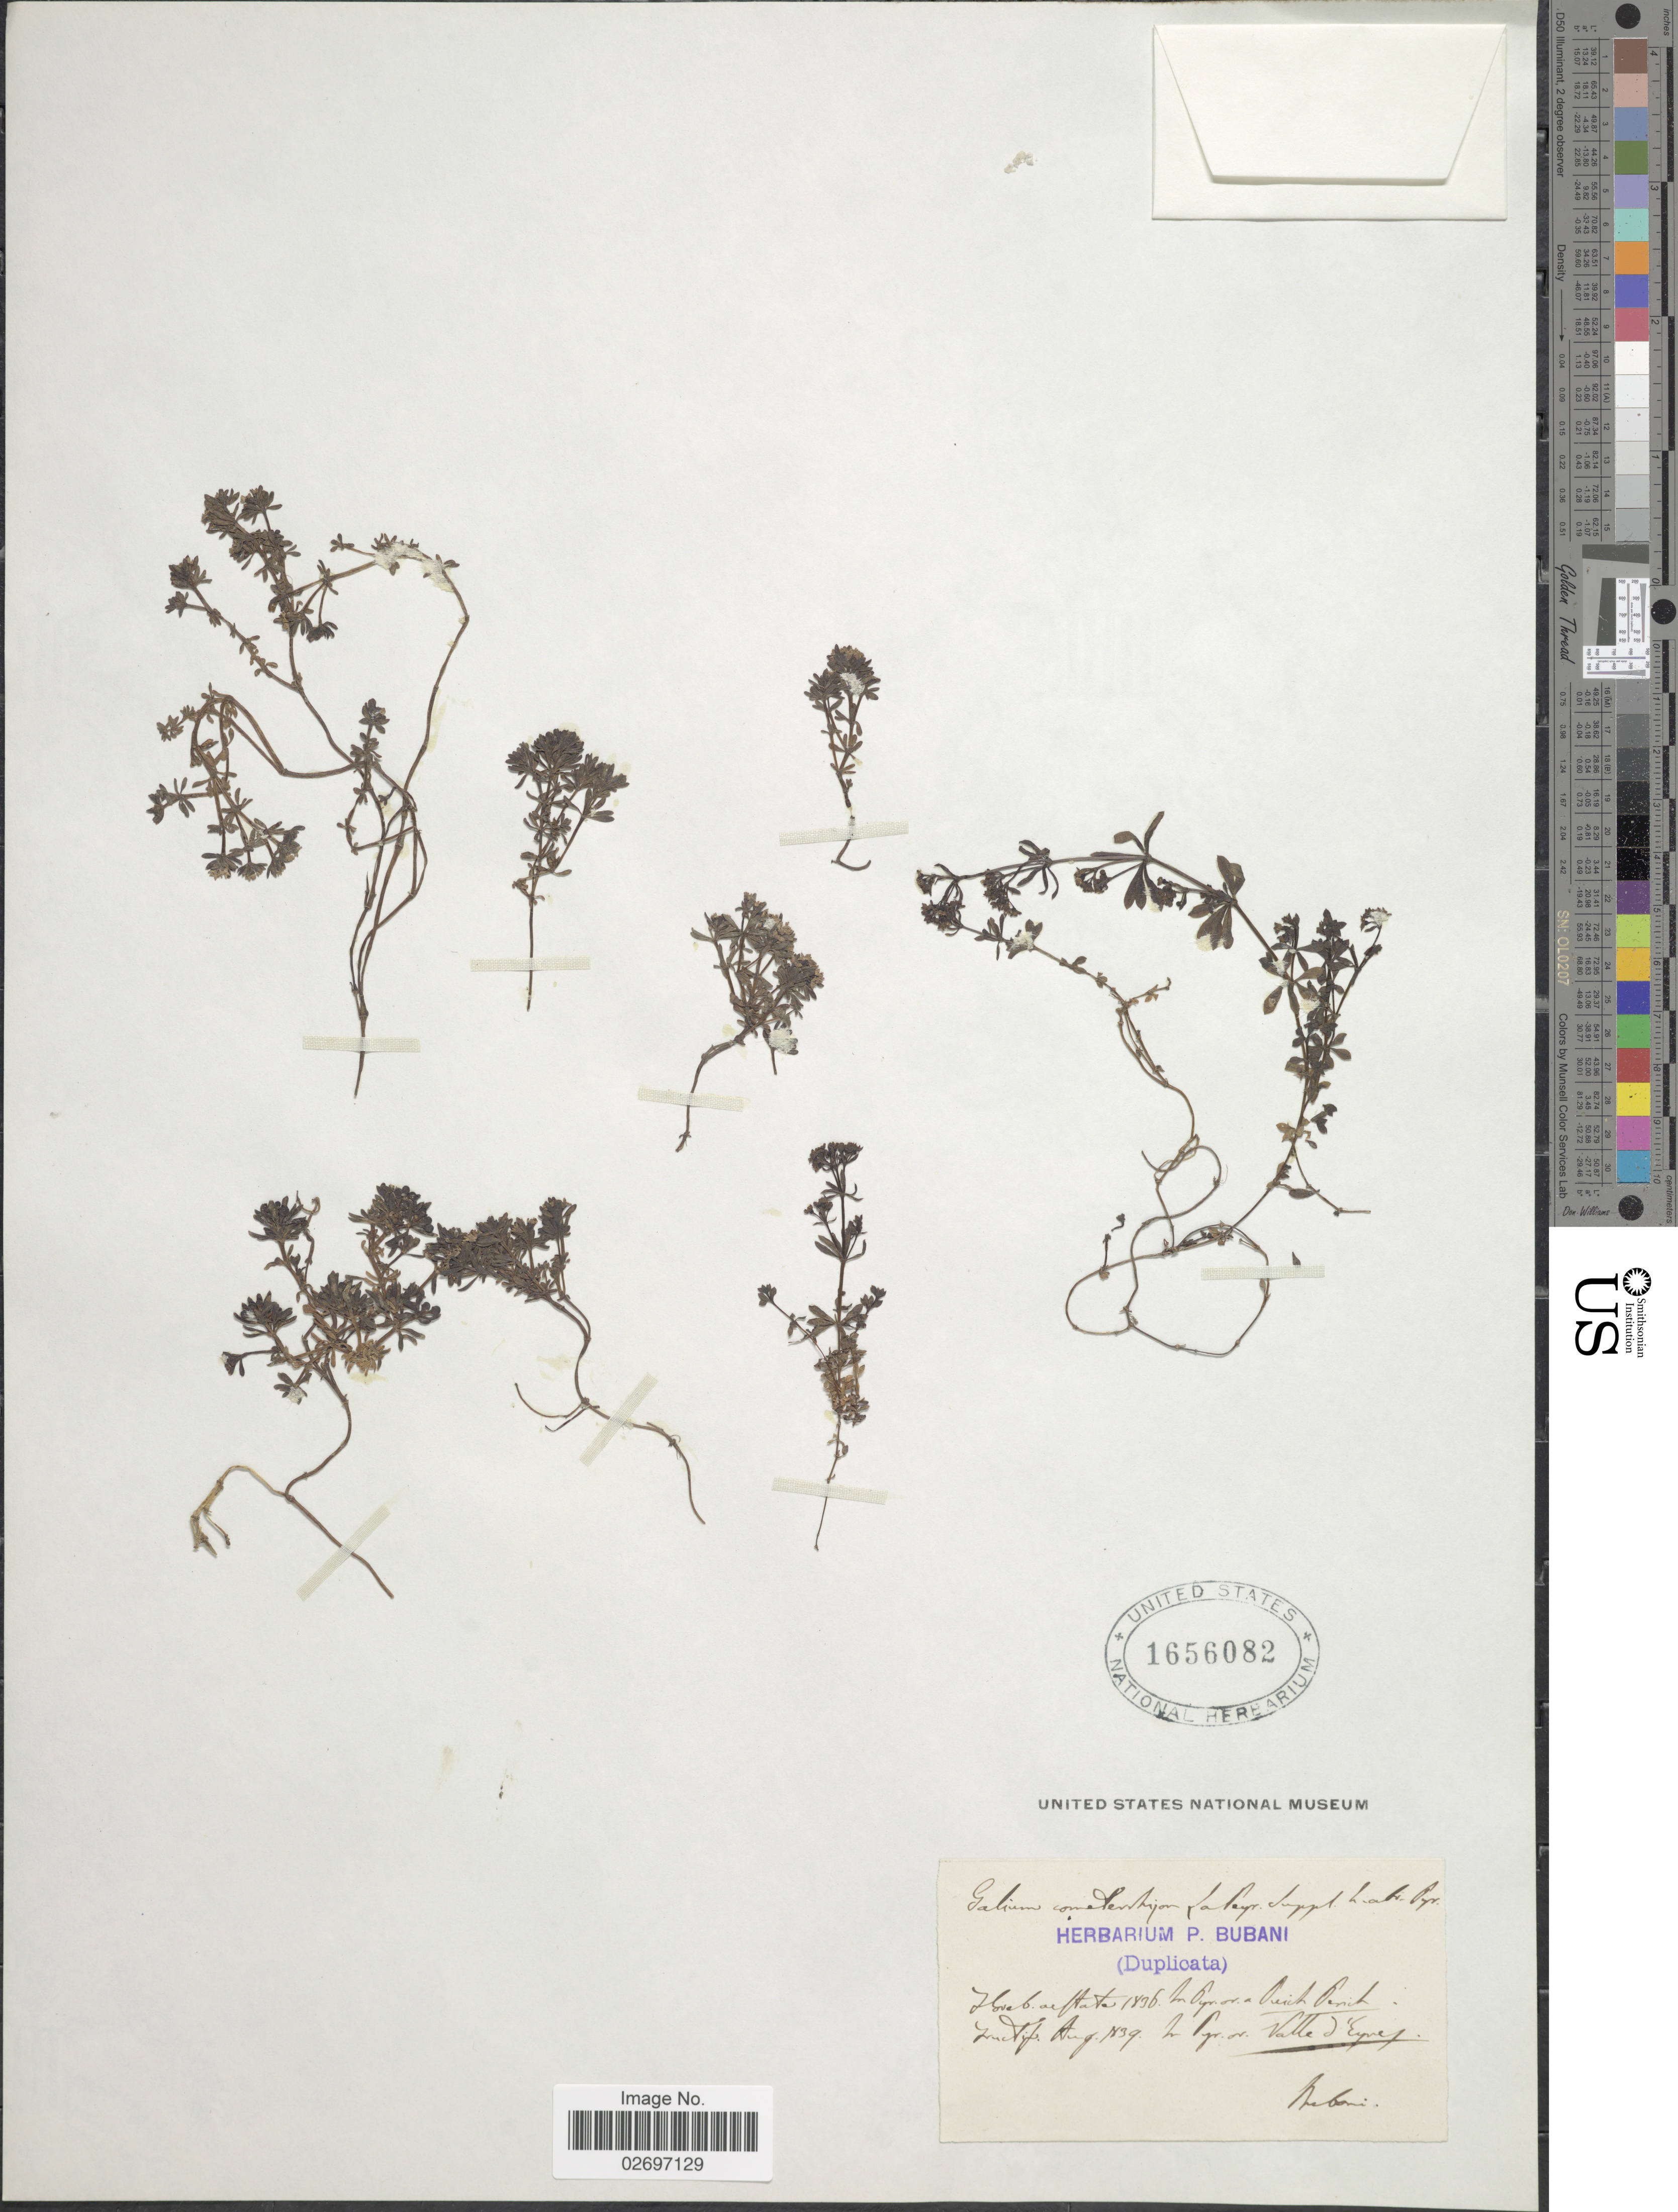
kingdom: Plantae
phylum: Tracheophyta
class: Magnoliopsida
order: Gentianales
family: Rubiaceae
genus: Galium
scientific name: Galium cometerhizon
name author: Lapeyr.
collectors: P. Bubani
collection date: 1839-08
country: France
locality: In Pyr. or. Valle d'Eynes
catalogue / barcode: US 1656082